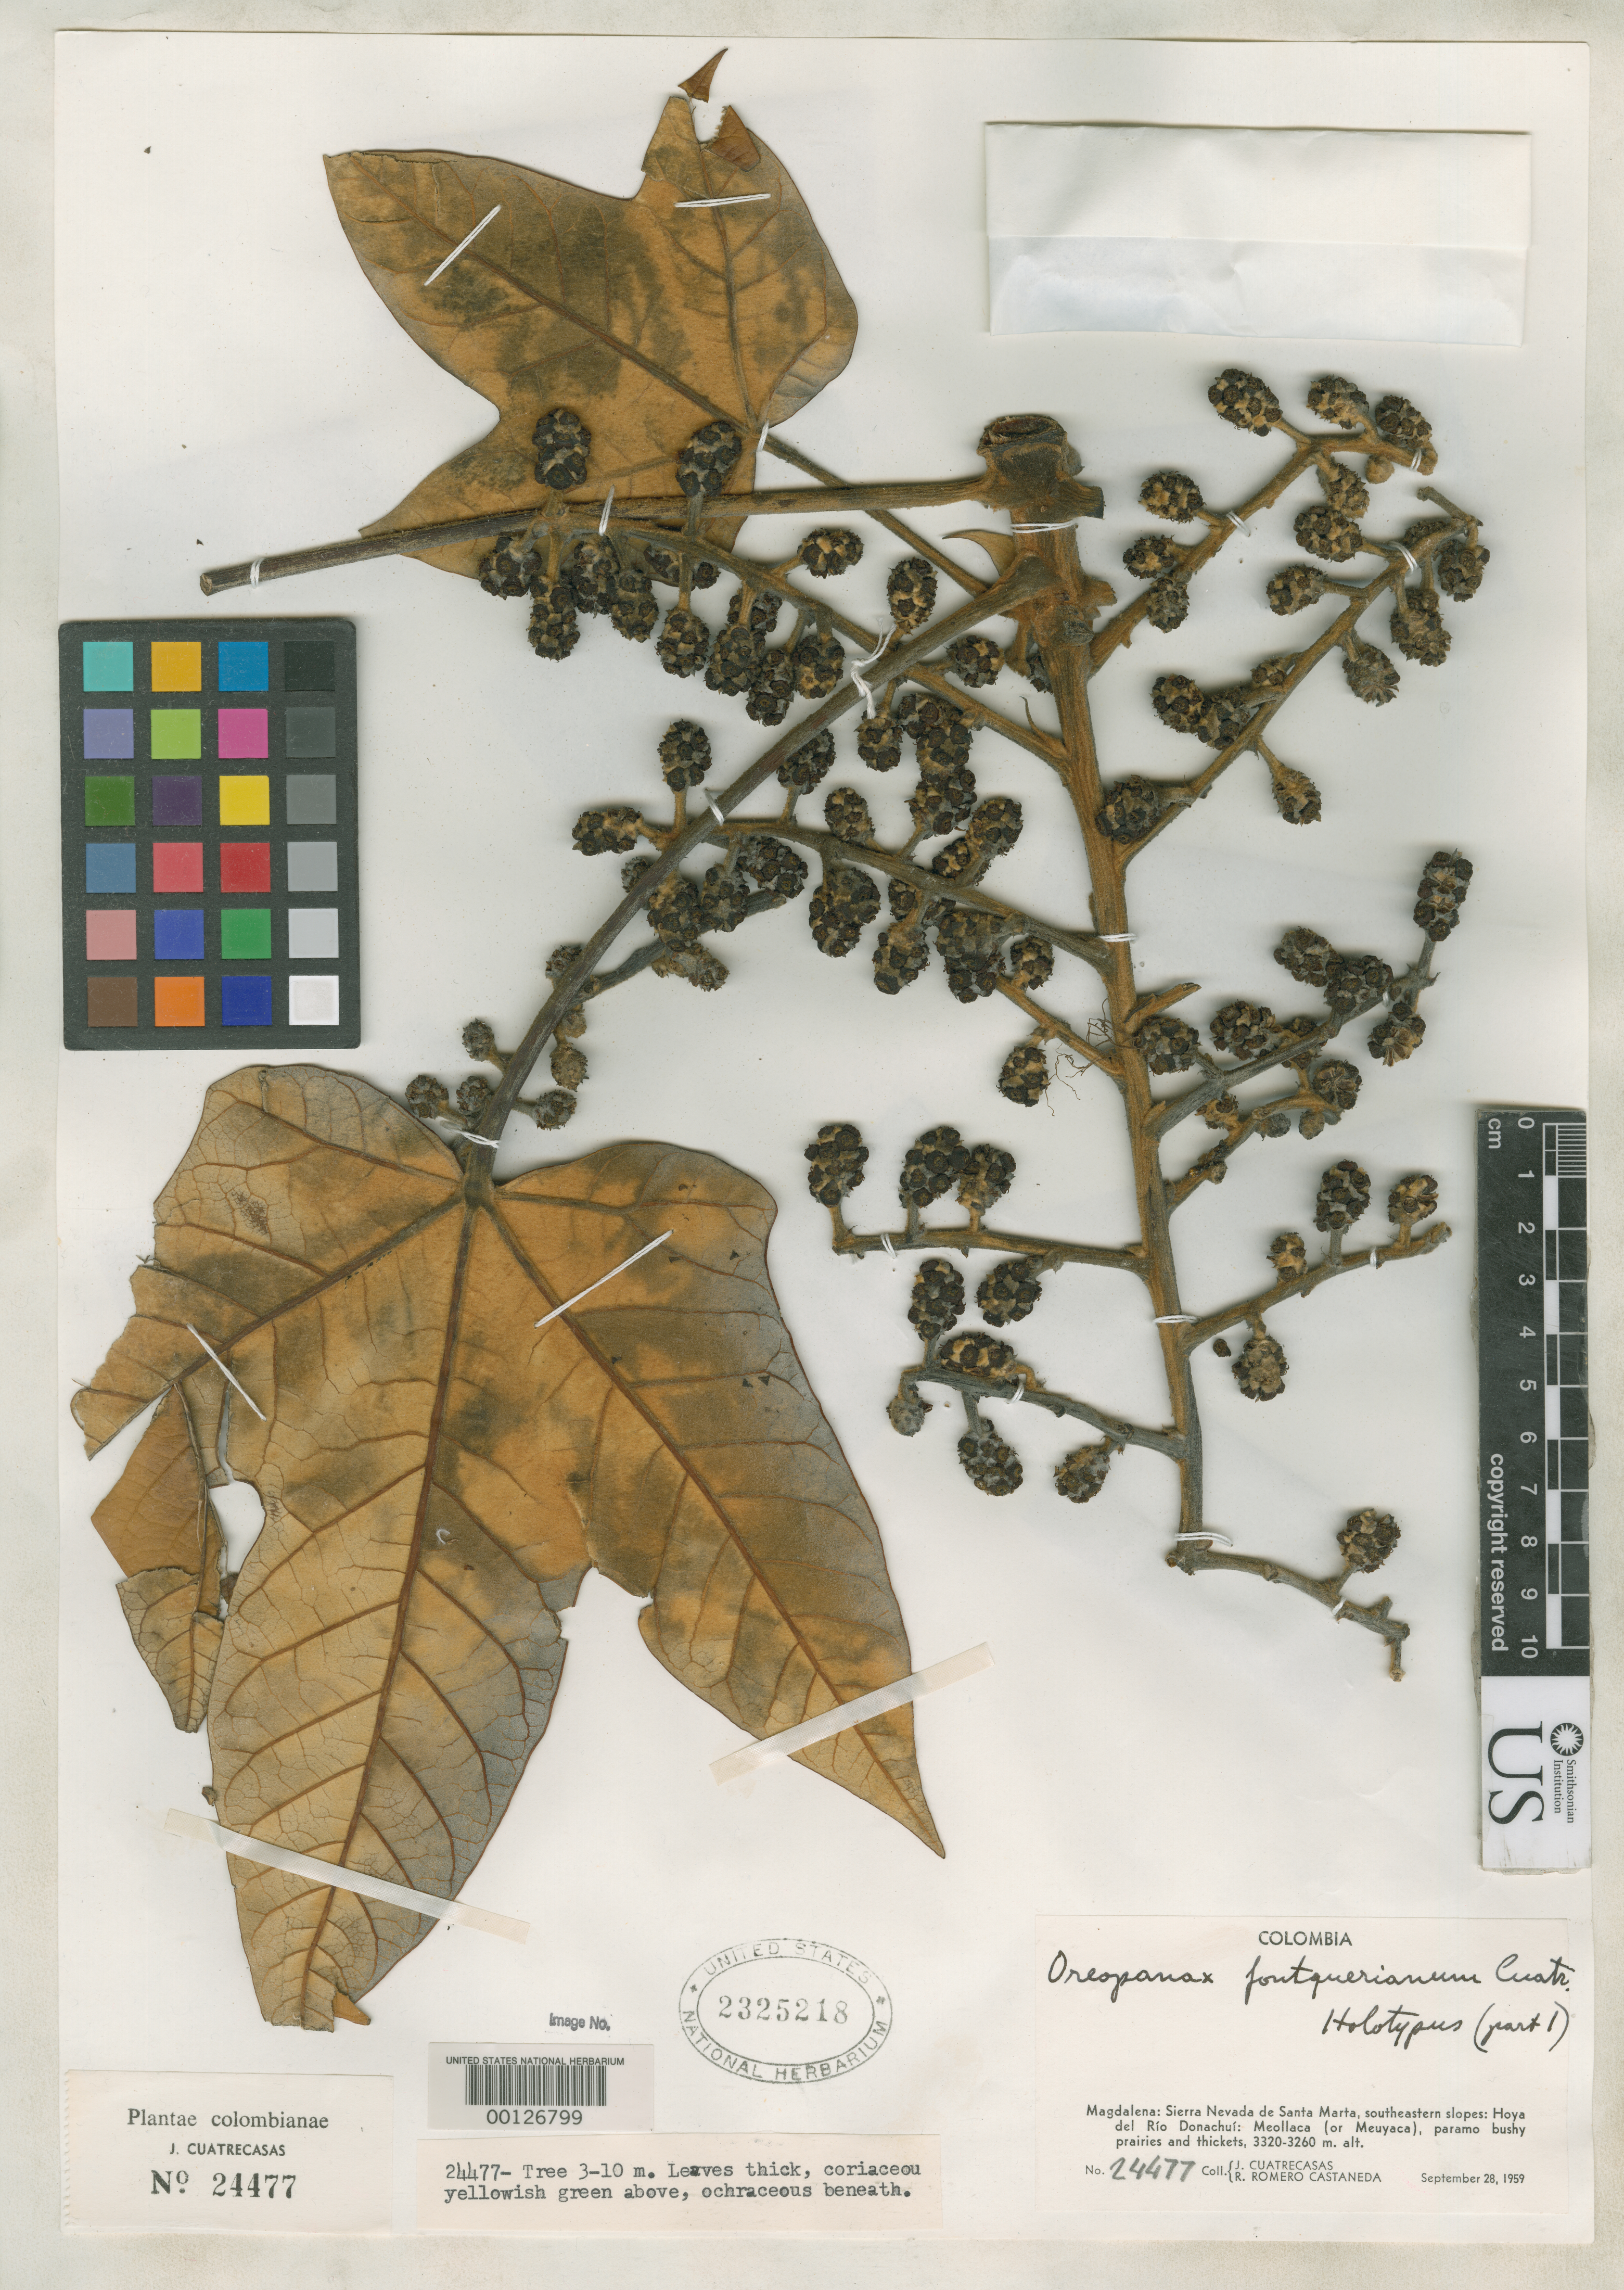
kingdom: Plantae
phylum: Tracheophyta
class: Magnoliopsida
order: Apiales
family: Araliaceae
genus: Oreopanax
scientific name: Oreopanax fontquerianus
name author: Cuatrec.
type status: Holotype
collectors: J. Cuatrecasas & R. Romero Castañeda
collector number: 24477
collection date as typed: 28 Sep 1959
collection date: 1959-09-28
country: Colombia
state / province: Magdalena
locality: Sierra Nevada de Santa Marta, Hoya del Rio Donachui, Meollaca (Meuyaca).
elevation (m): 3260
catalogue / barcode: US 2325218